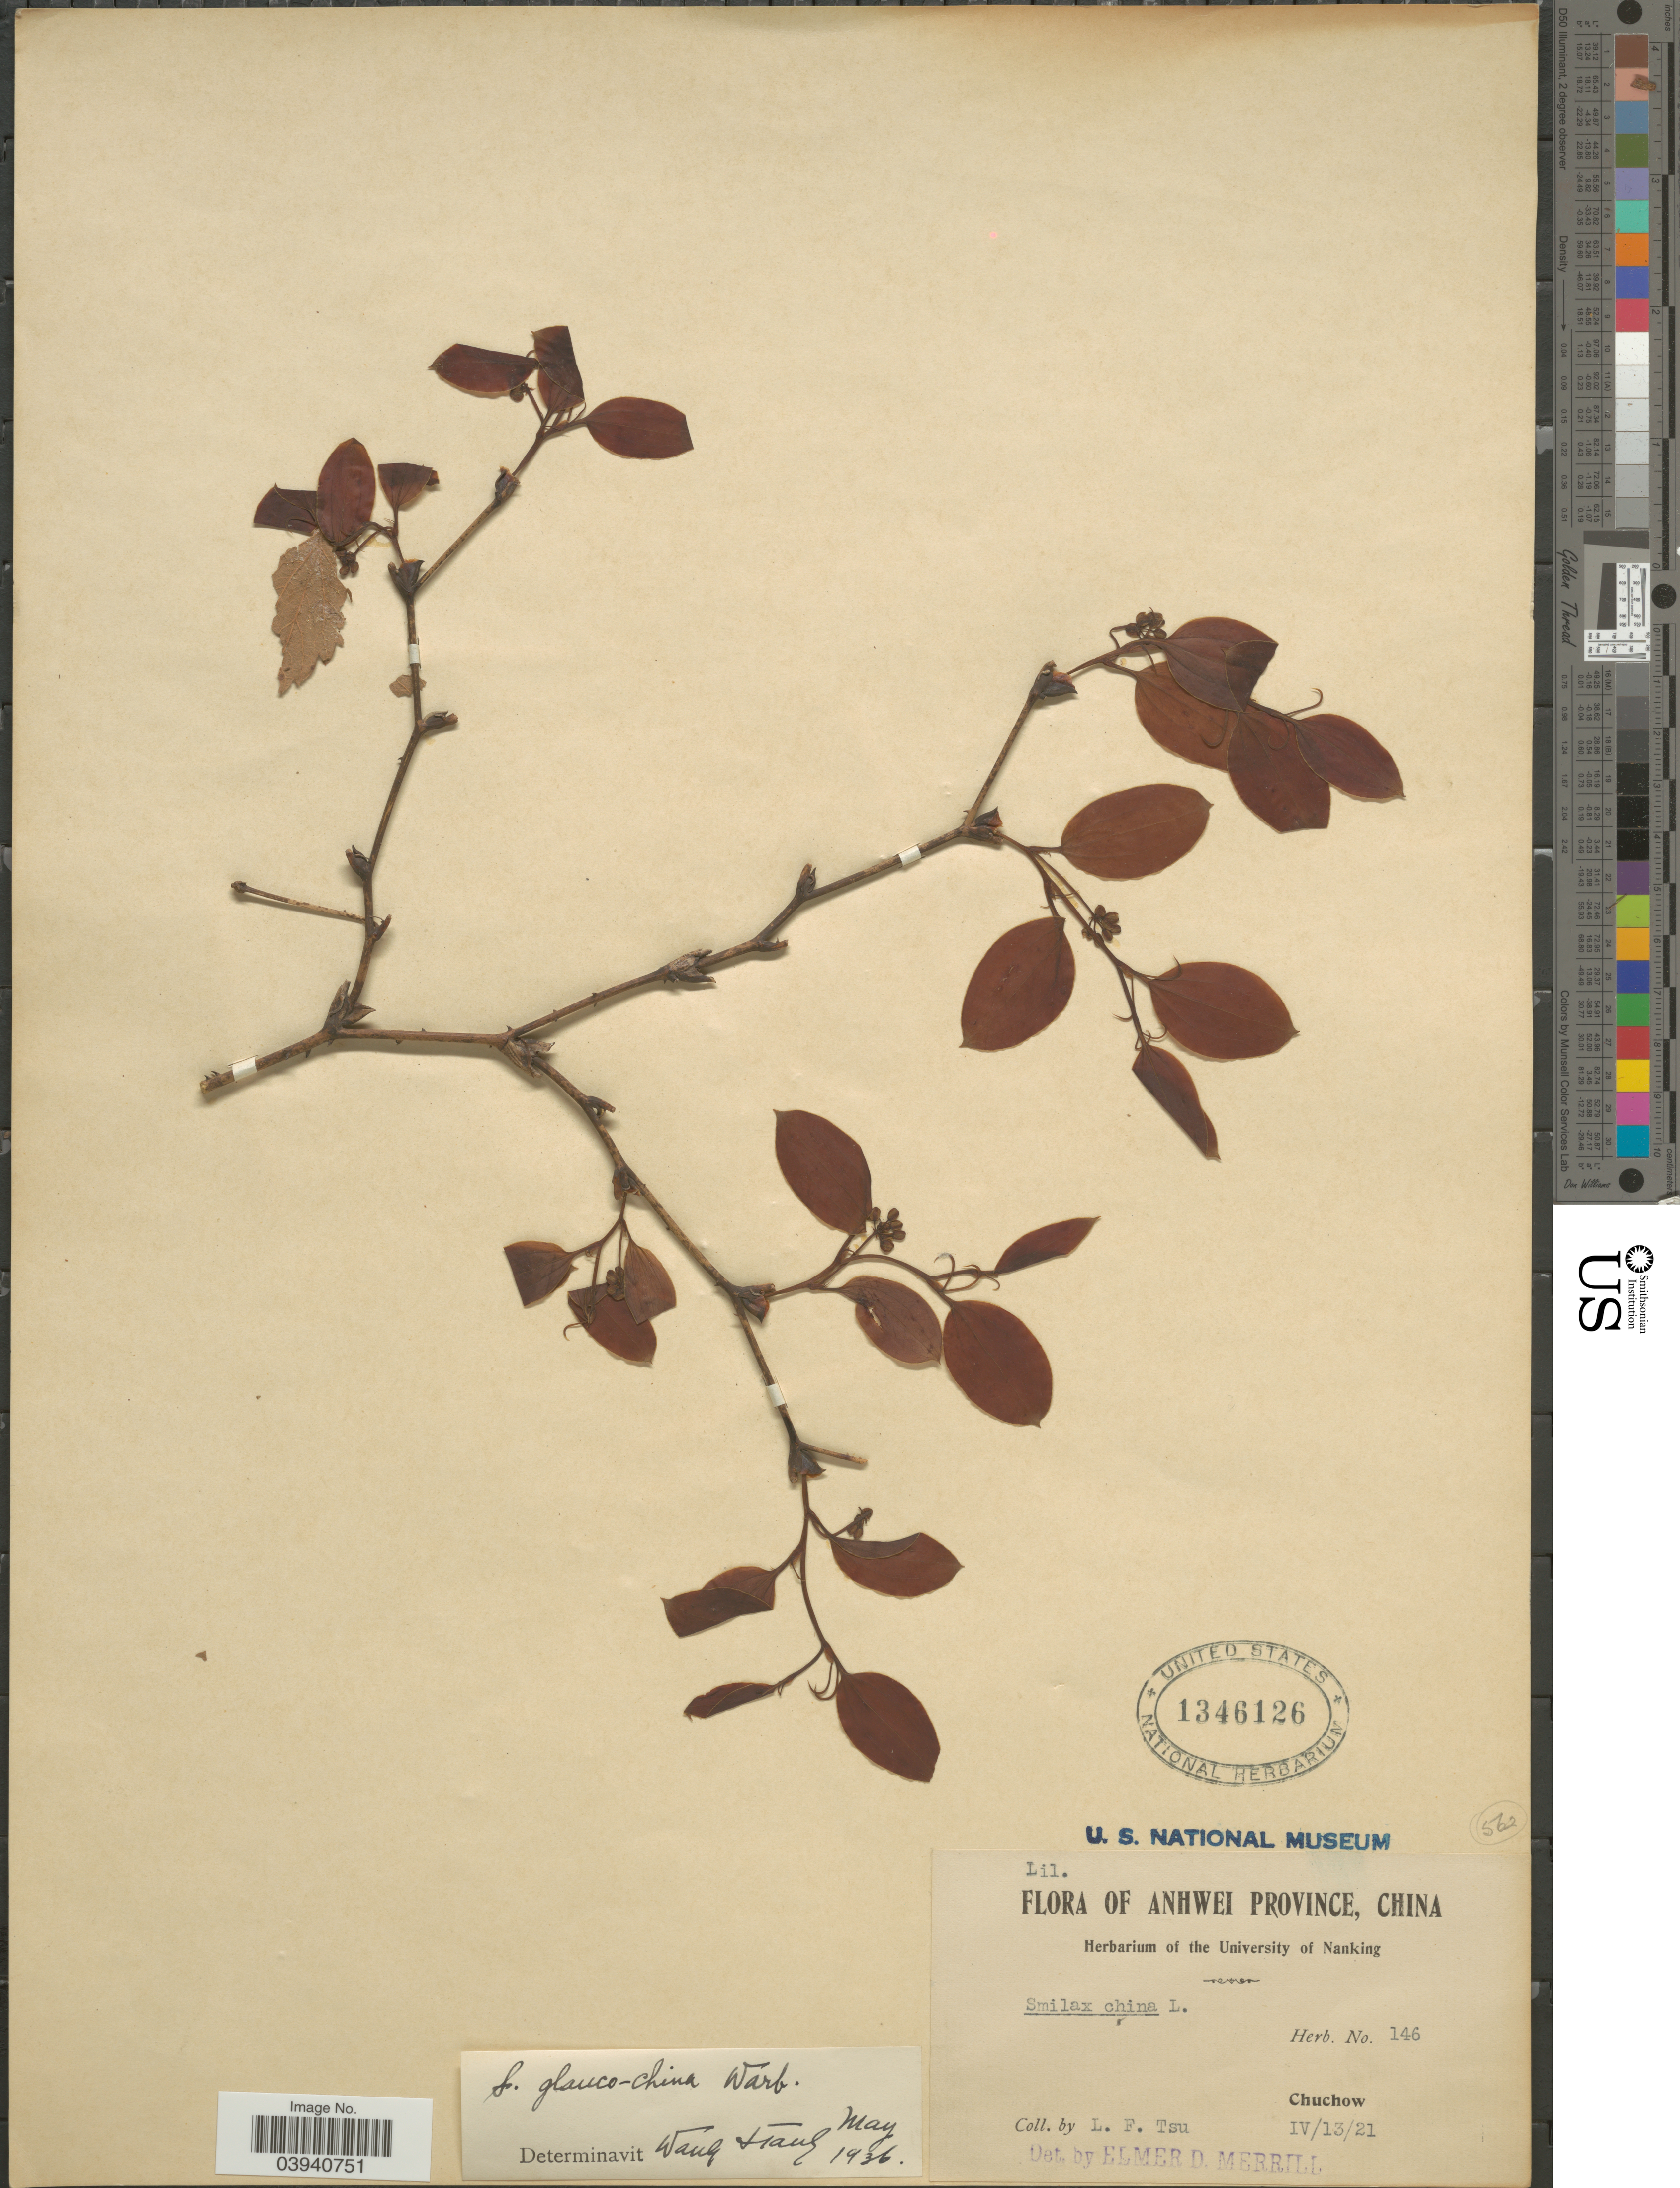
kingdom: Plantae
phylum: Tracheophyta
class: Liliopsida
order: Liliales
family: Smilacaceae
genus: Smilax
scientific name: Smilax glaucochina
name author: Warb. in Diels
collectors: L. Tsu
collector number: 146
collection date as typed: Transcribed d/m/y: 13/4/21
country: China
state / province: Anhui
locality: Anhwei Province. Chuchow.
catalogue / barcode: US 1346126